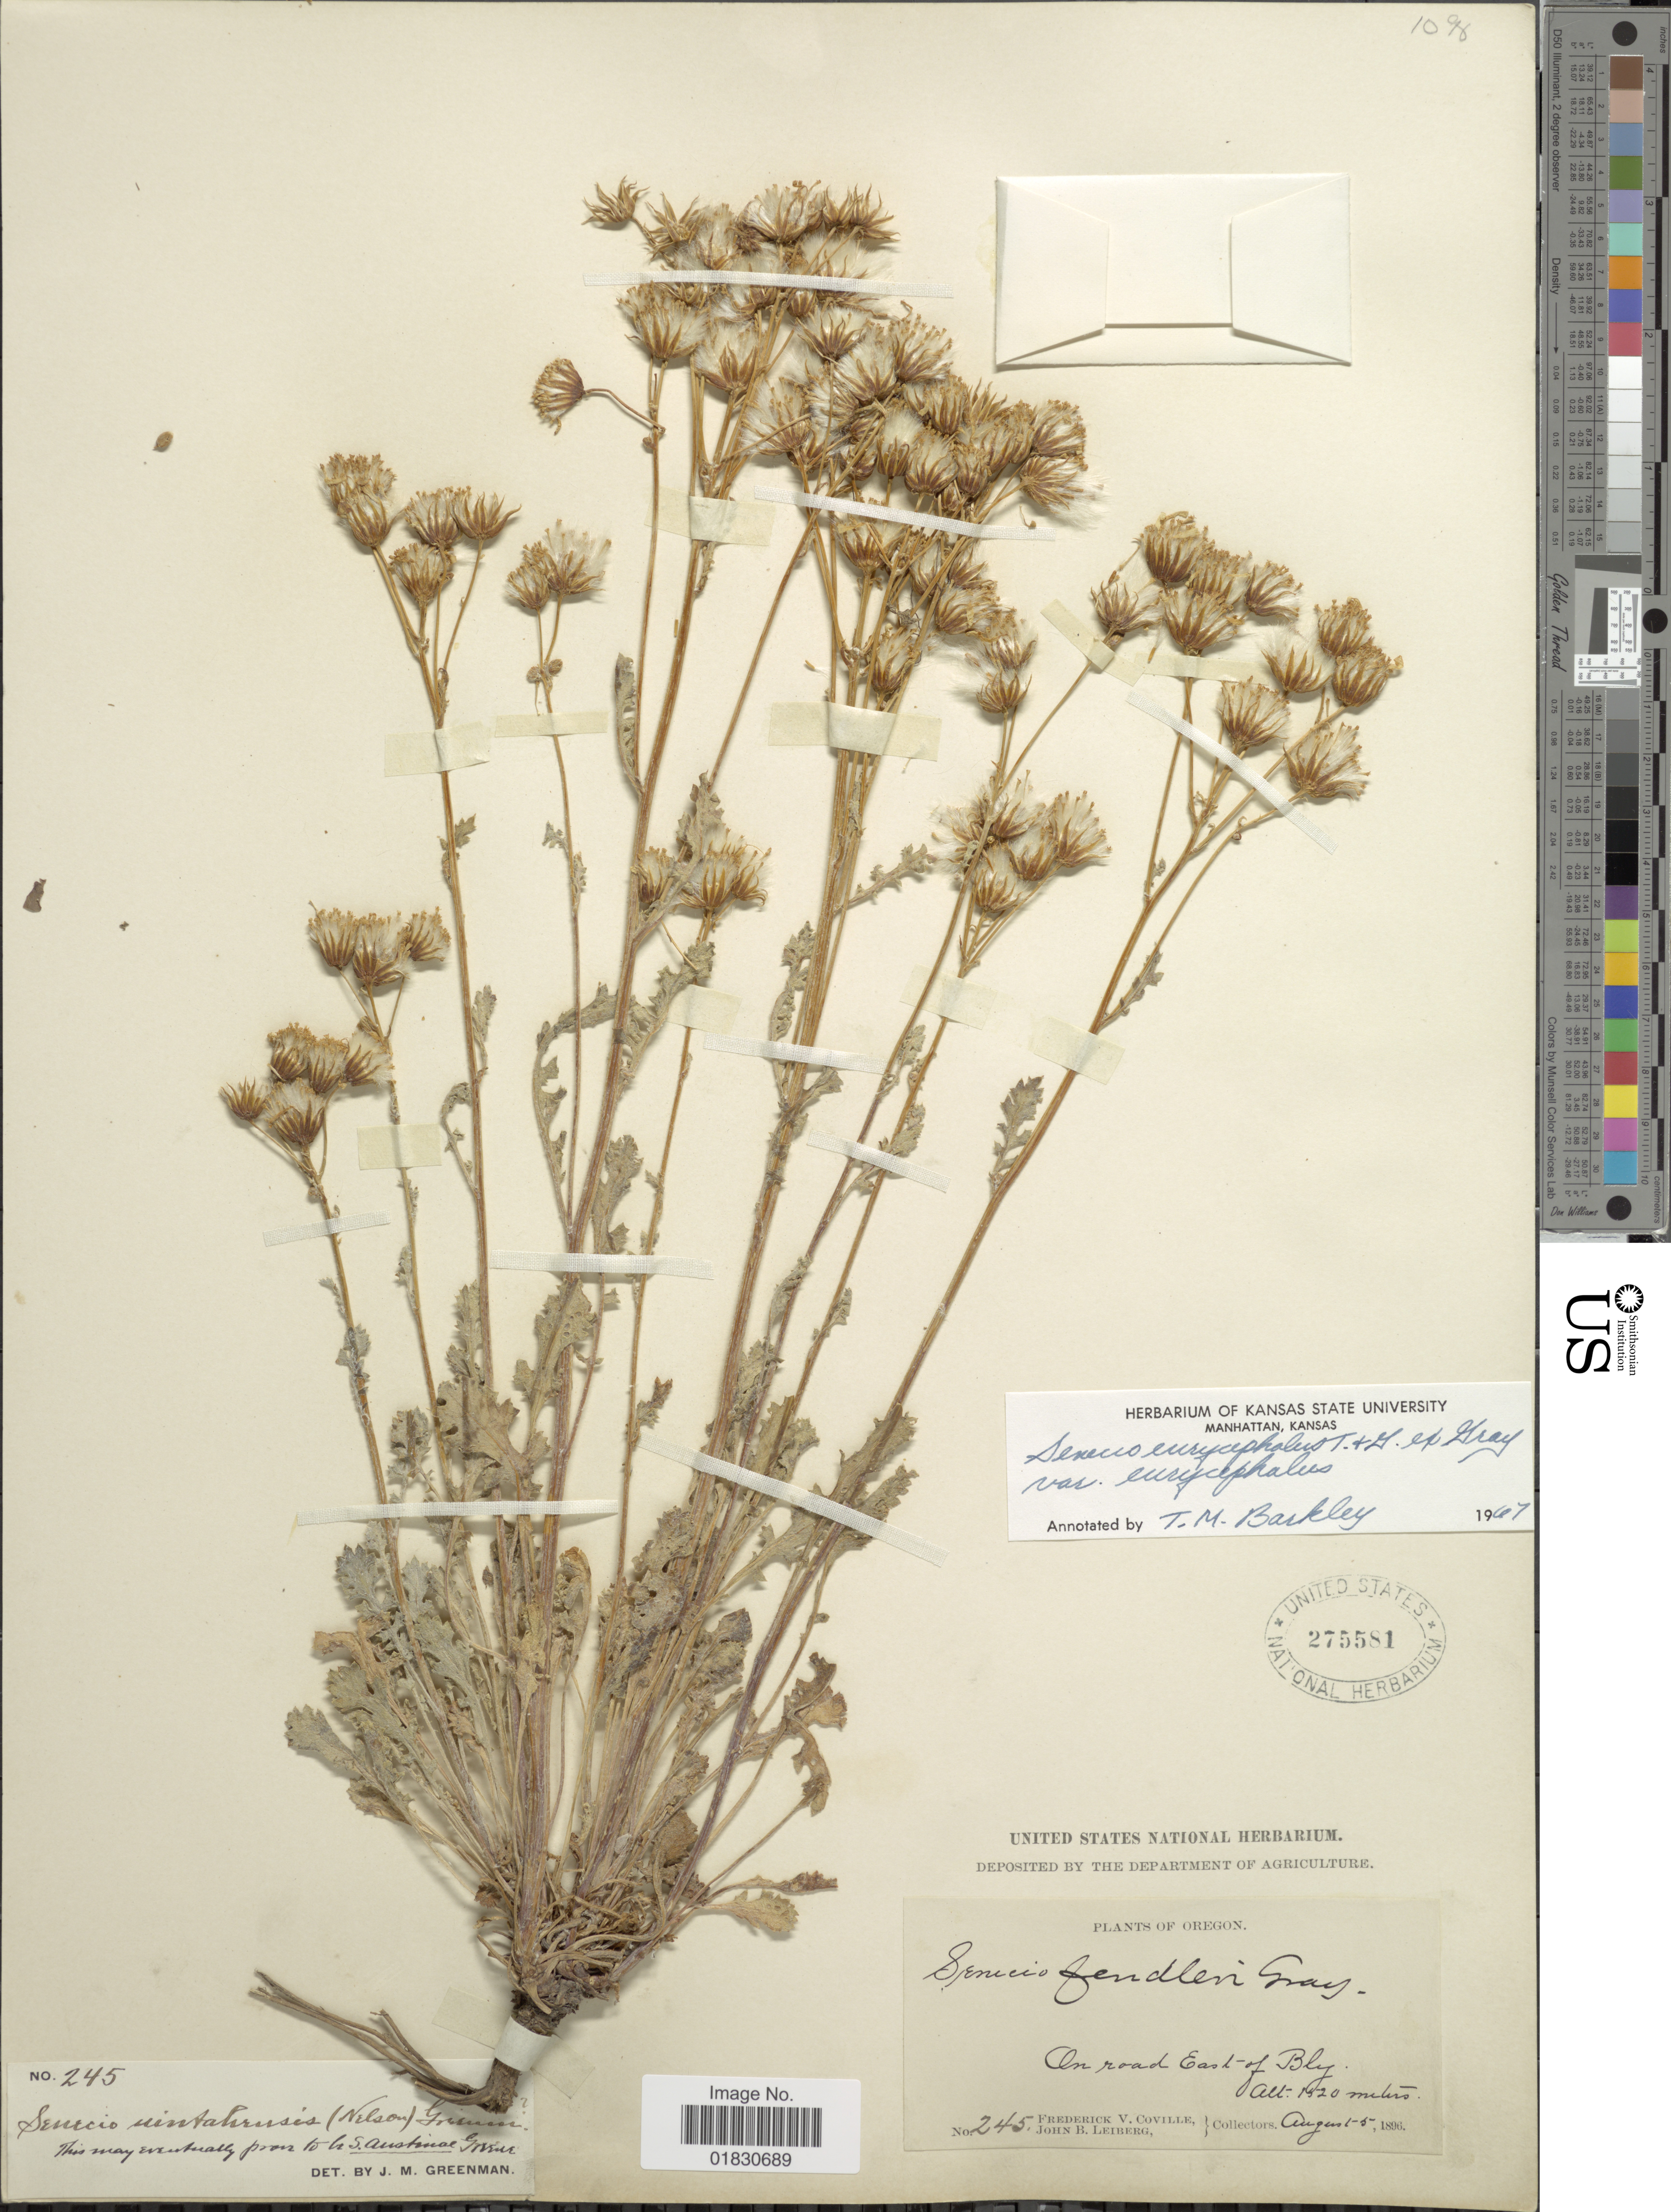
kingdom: Plantae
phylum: Tracheophyta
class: Magnoliopsida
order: Asterales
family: Asteraceae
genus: Packera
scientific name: Packera eurycephala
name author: (Torr. & A. Gray) W.A. Weber & Á. Löve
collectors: F. V. Coville & J. B. Leiberg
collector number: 245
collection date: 1896-08-01/1896-08-05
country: United States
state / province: Oregon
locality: On road East of Bly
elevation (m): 1520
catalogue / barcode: US 275581